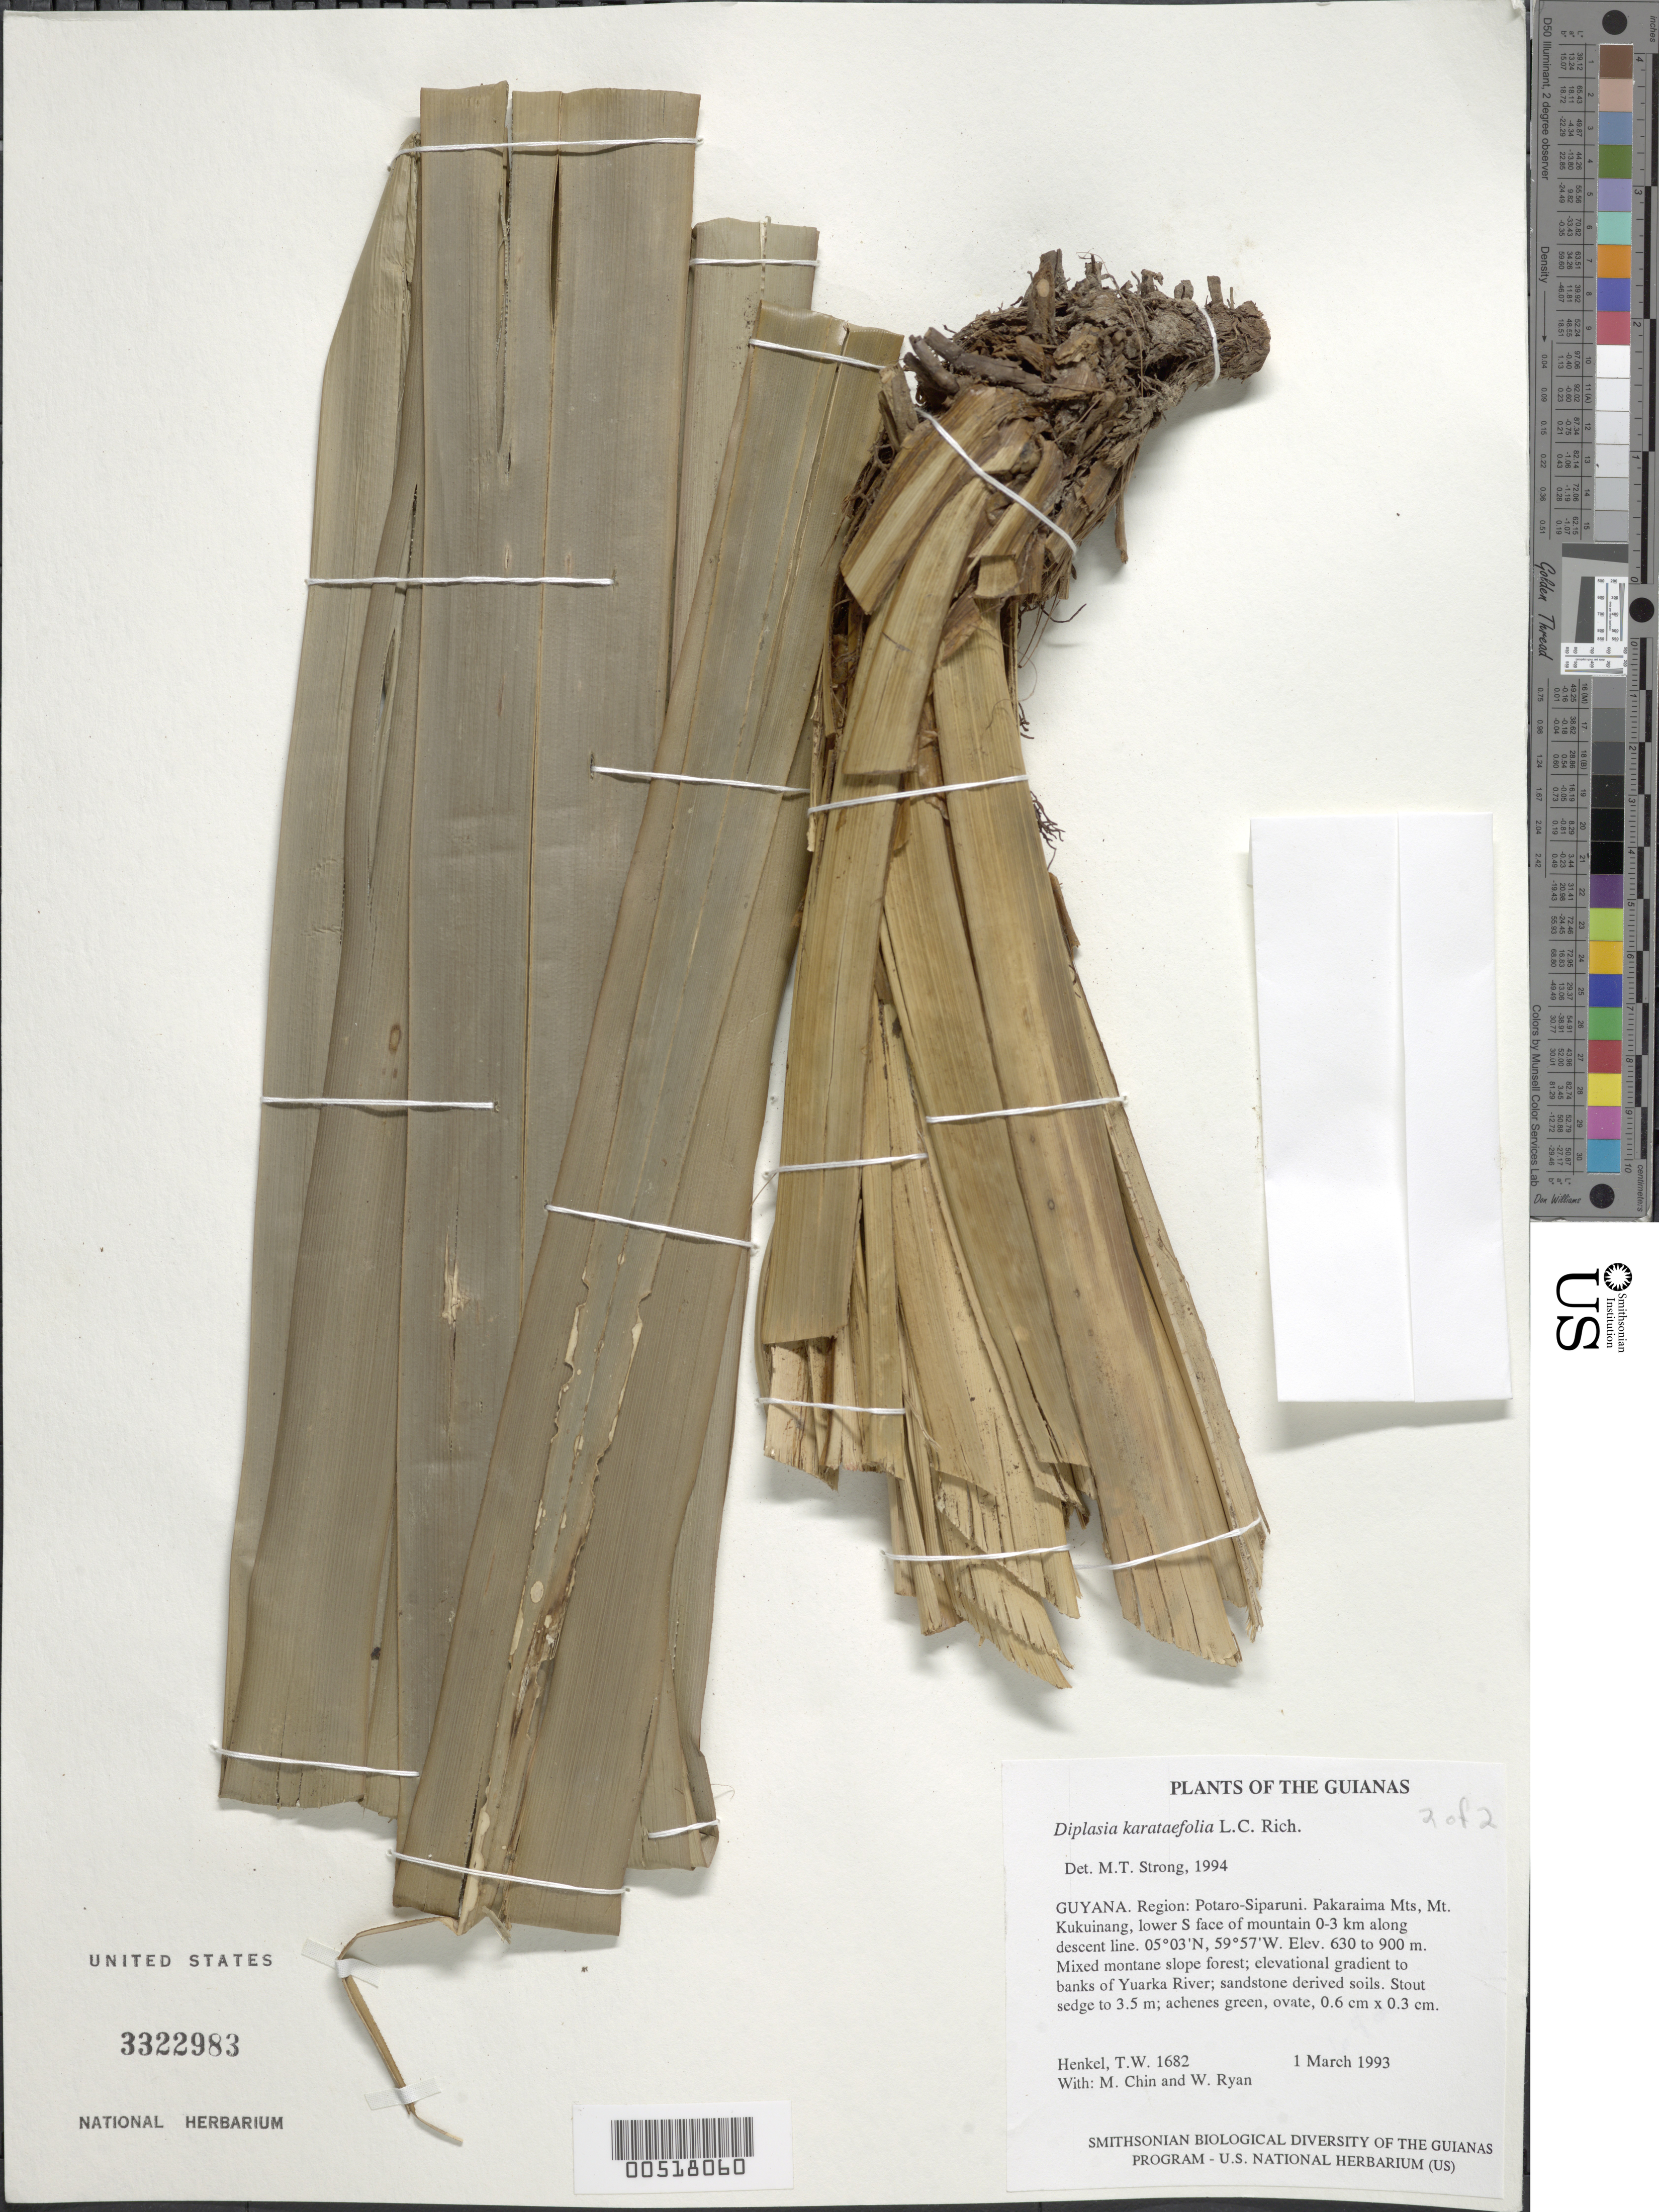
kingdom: Plantae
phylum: Tracheophyta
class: Liliopsida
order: Poales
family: Cyperaceae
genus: Diplasia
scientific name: Diplasia karatifolia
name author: Rich.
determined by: Strong, M. T., (US), Smithsonian Institution - National Museum of Natural History (UNITED STATES)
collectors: T. Henkel, M. Chin & W. Ryan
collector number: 1682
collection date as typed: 1 March 1993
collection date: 1993-03-01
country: Guyana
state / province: Potaro-Siparuni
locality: Pakaraima Mts, Mt. Kukuinang, lower S face of mountain 0-3 km along descent line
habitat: Mixed montane slope forest; elevational gradient to banks of Yuarka River; sandstone derived soils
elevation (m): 630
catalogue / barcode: US 3322983